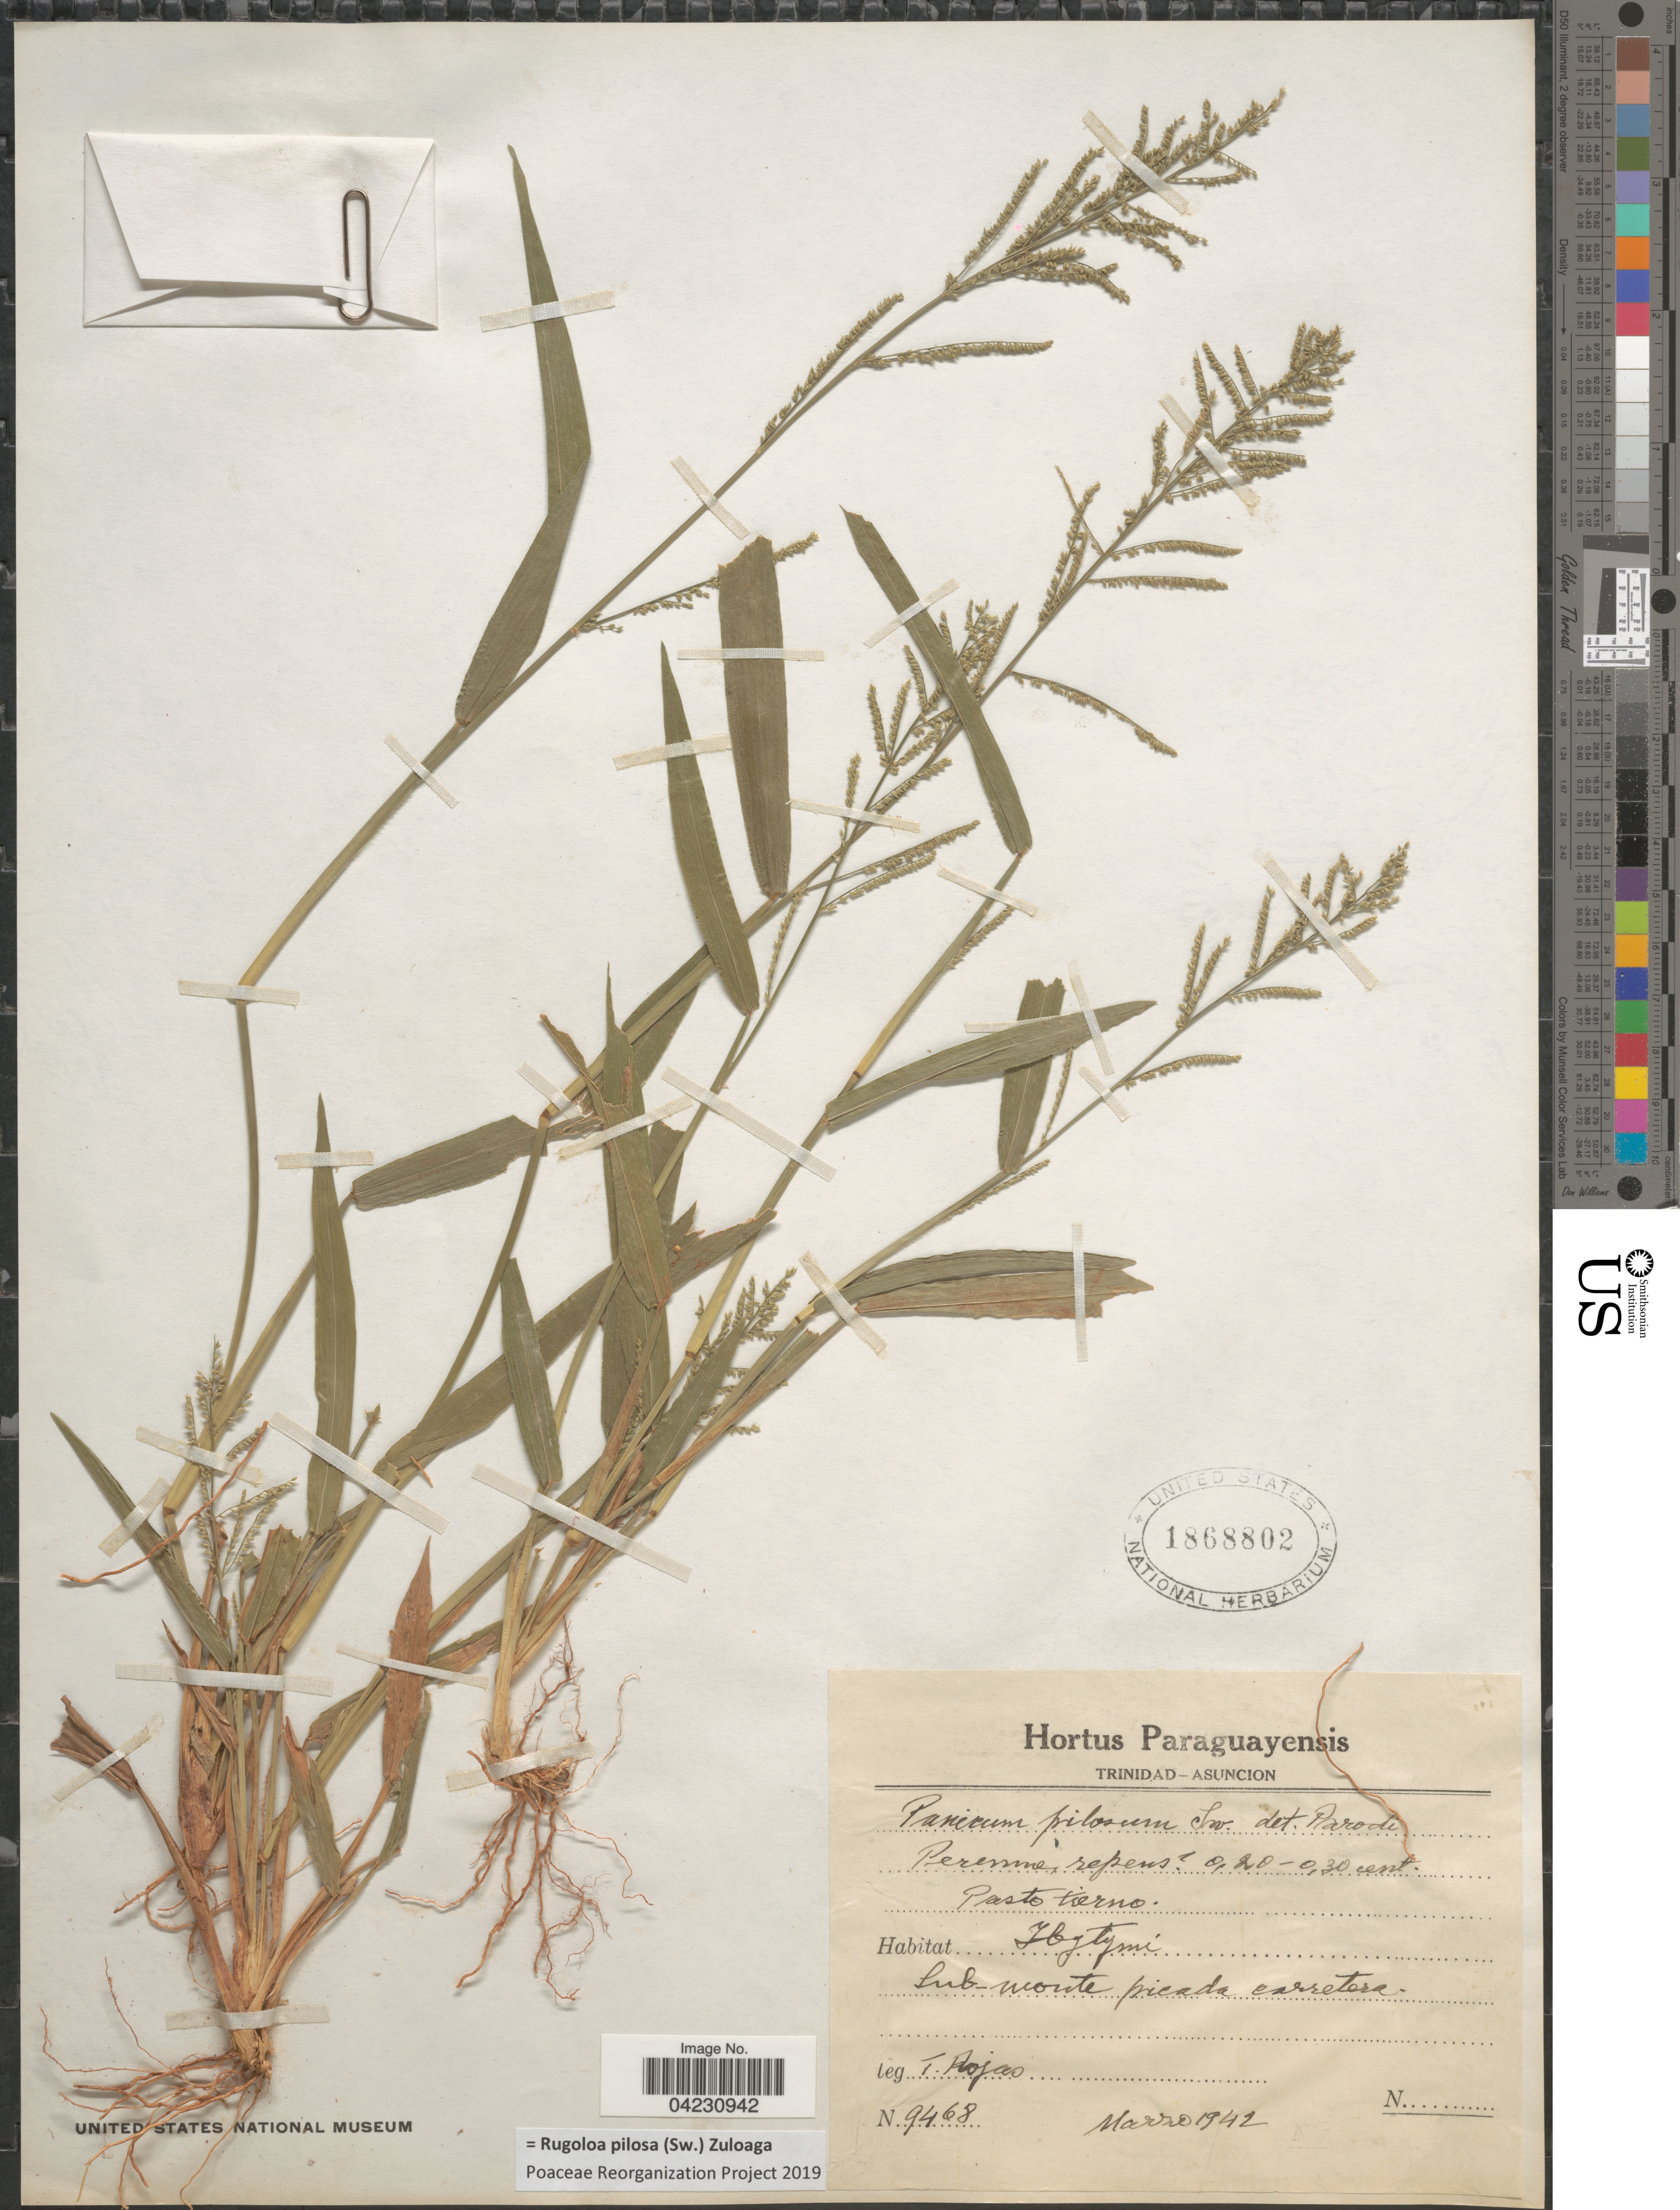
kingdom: Plantae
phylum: Tracheophyta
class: Liliopsida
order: Poales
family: Poaceae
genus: Rugoloa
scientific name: Rugoloa pilosa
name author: (Sw.) Zuloaga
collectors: T. Rojas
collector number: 9468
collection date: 1942-03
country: Paraguay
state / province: Asuncion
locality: Trinidad - Asuncion. Ybytimí.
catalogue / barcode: US 1868802